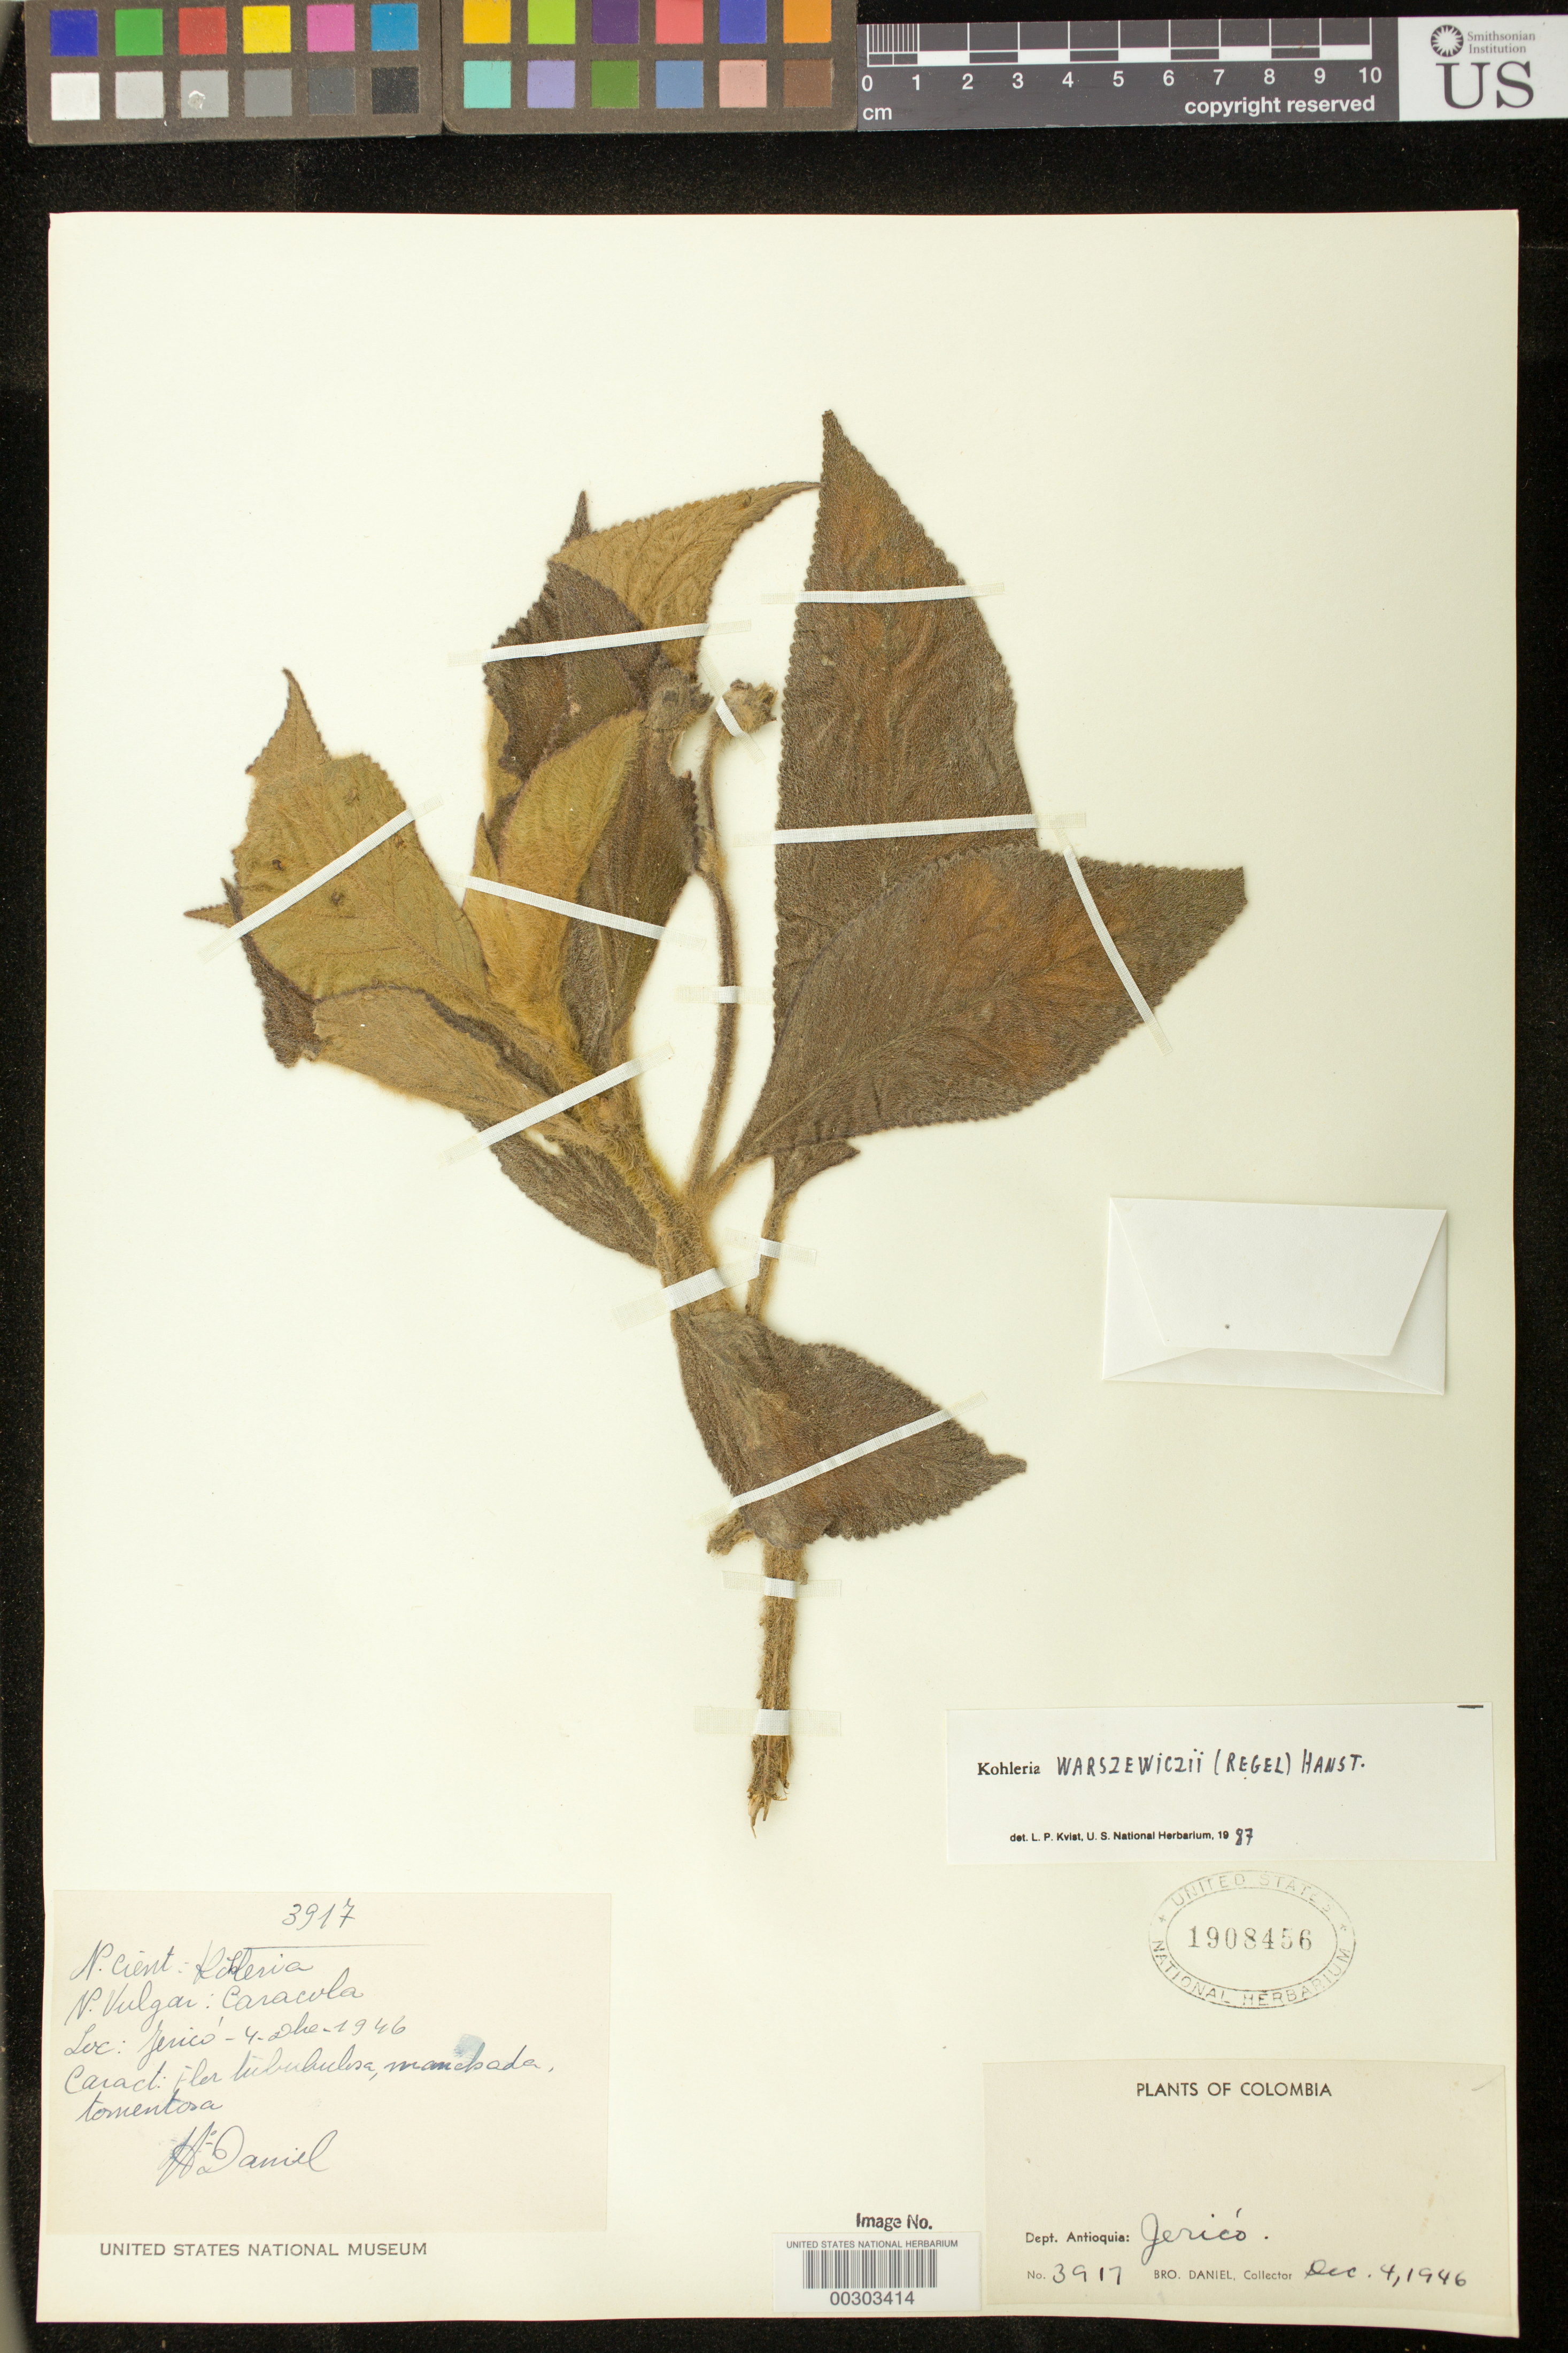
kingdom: Plantae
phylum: Tracheophyta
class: Magnoliopsida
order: Lamiales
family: Gesneriaceae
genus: Kohleria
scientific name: Kohleria warszewiczii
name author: (Regel) Hanst.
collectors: Bro. Daniel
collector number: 3917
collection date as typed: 04 Dec 1946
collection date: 1946-12-04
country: Colombia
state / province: Antioquia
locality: Jerico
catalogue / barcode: US 1908456